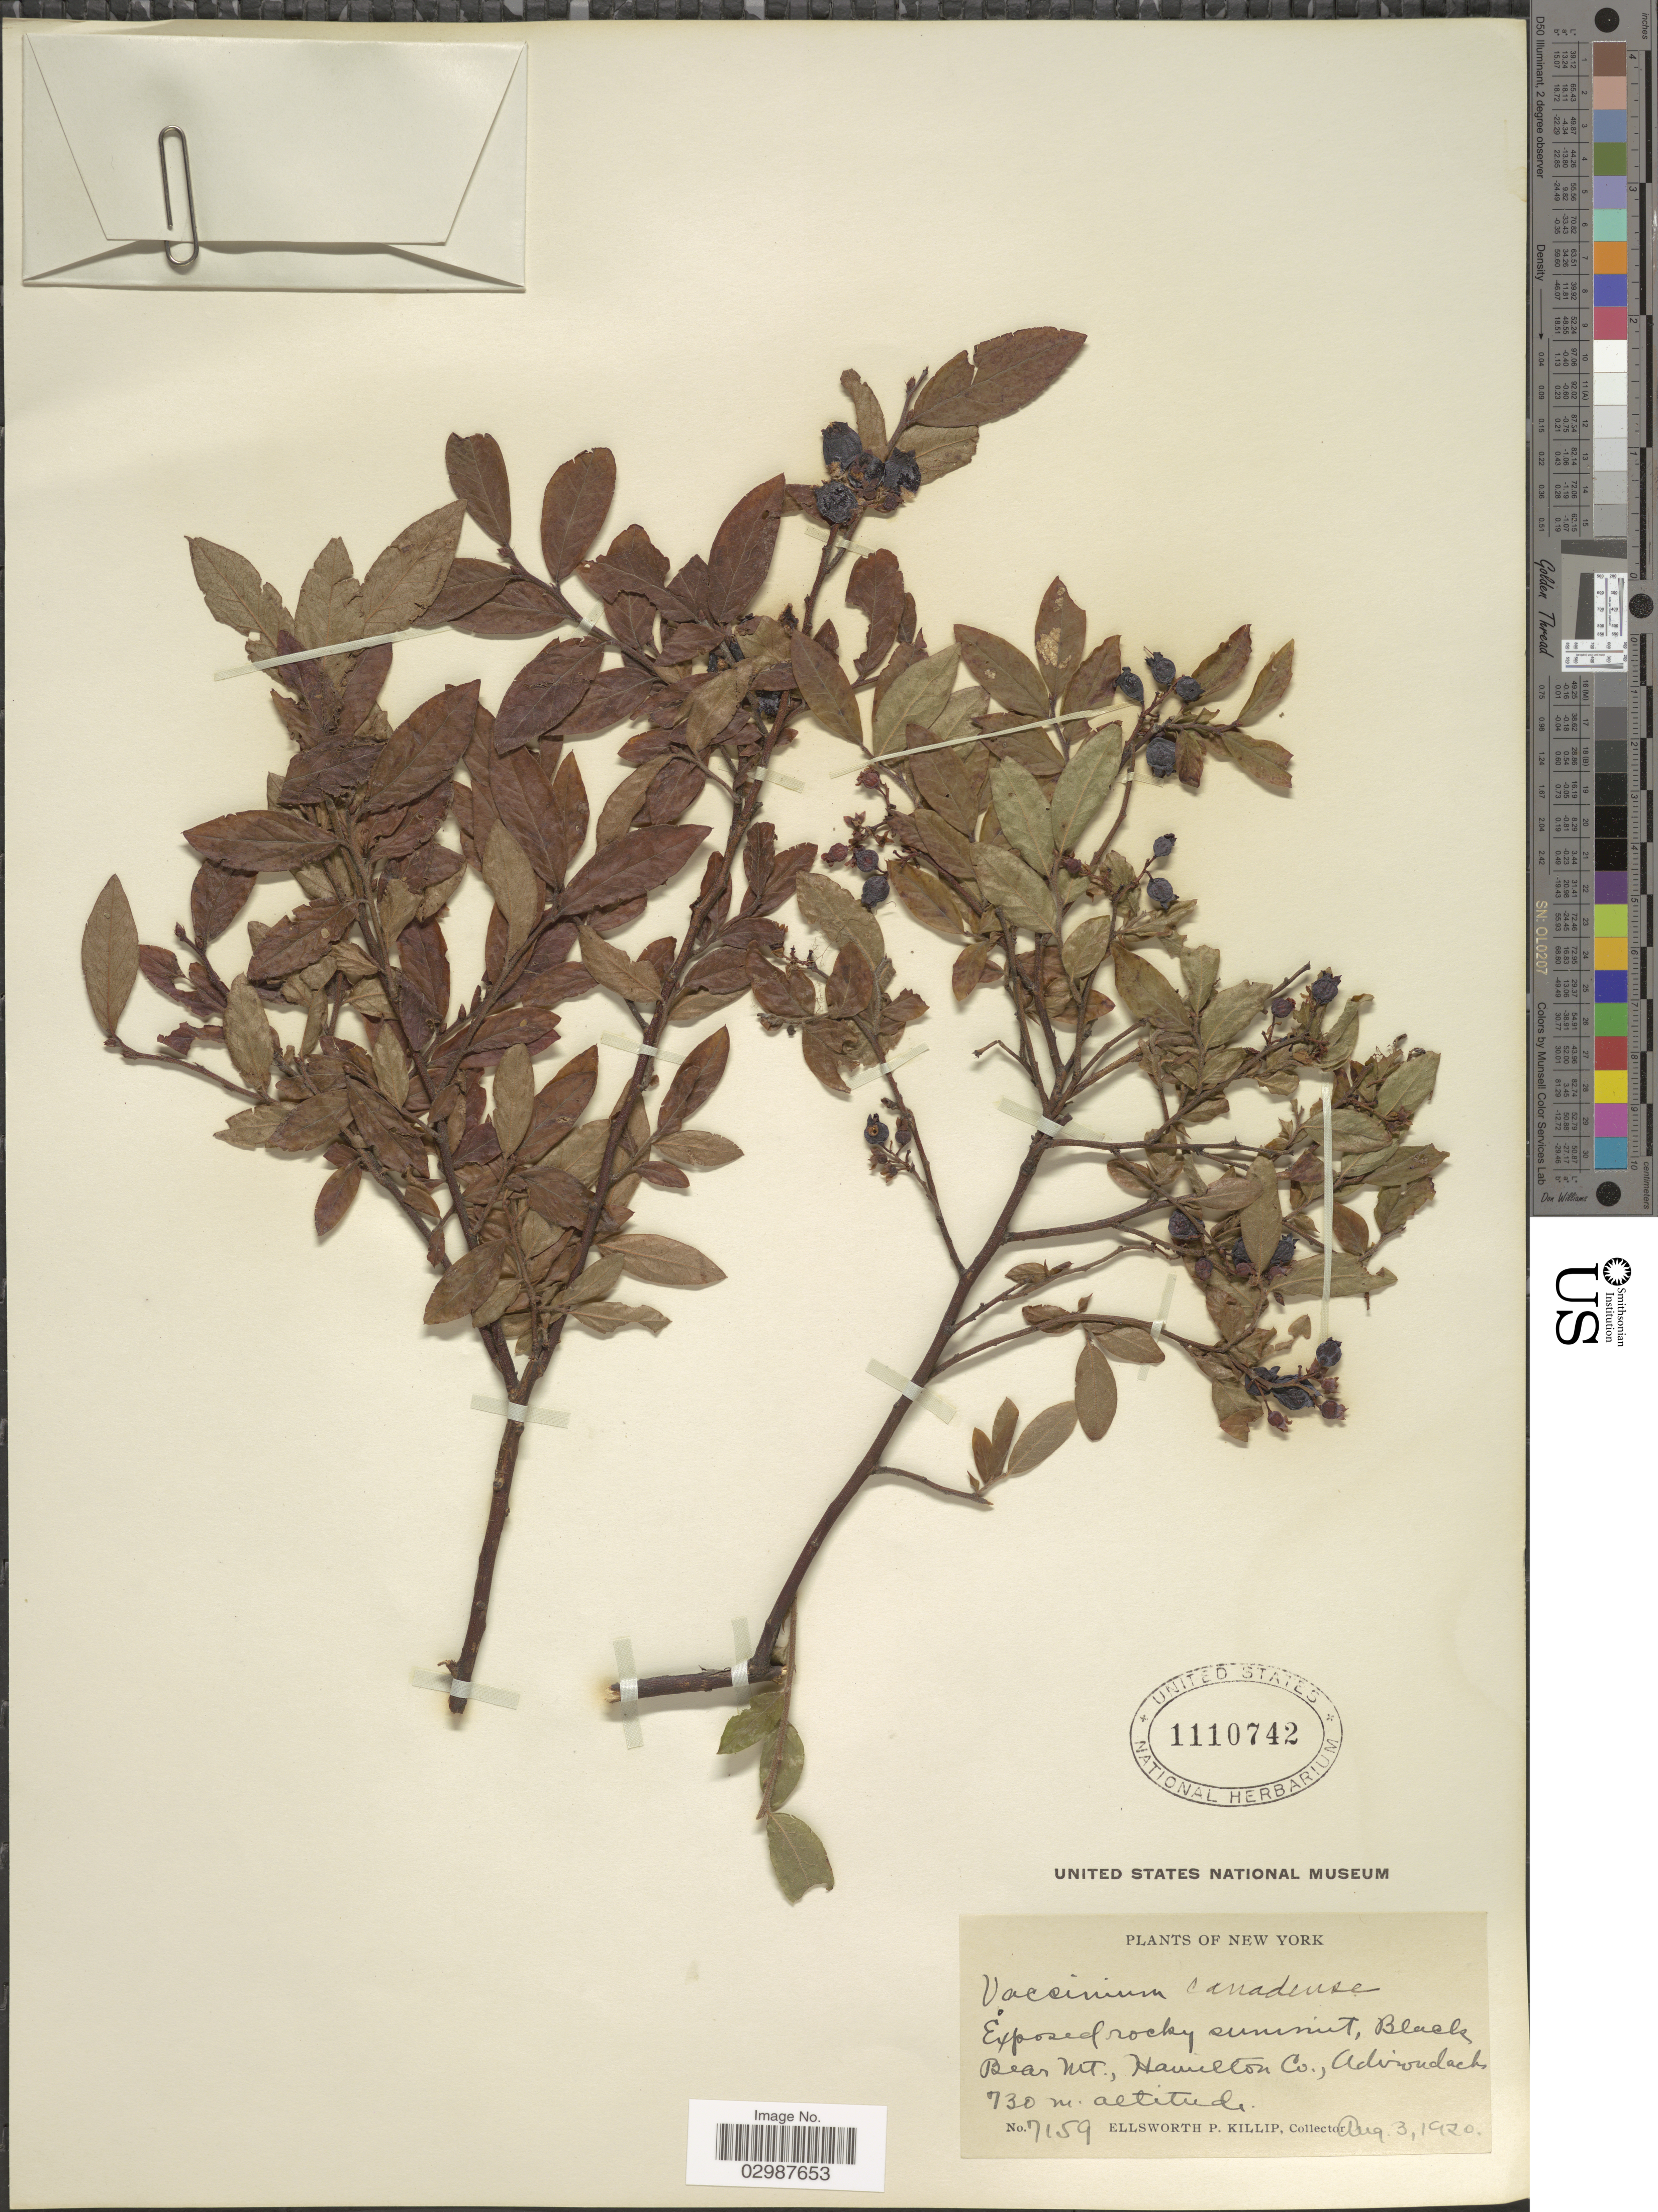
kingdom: Plantae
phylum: Tracheophyta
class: Magnoliopsida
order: Ericales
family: Ericaceae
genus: Vaccinium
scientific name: Vaccinium canadense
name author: Kalm ex Richardson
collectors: E. P. Killip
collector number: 7159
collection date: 1920-08-03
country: United States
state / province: New York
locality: Exposed rocky summit, Black Bear Mt., Hamilton Co., Adirondack.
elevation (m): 730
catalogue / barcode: US 1110742